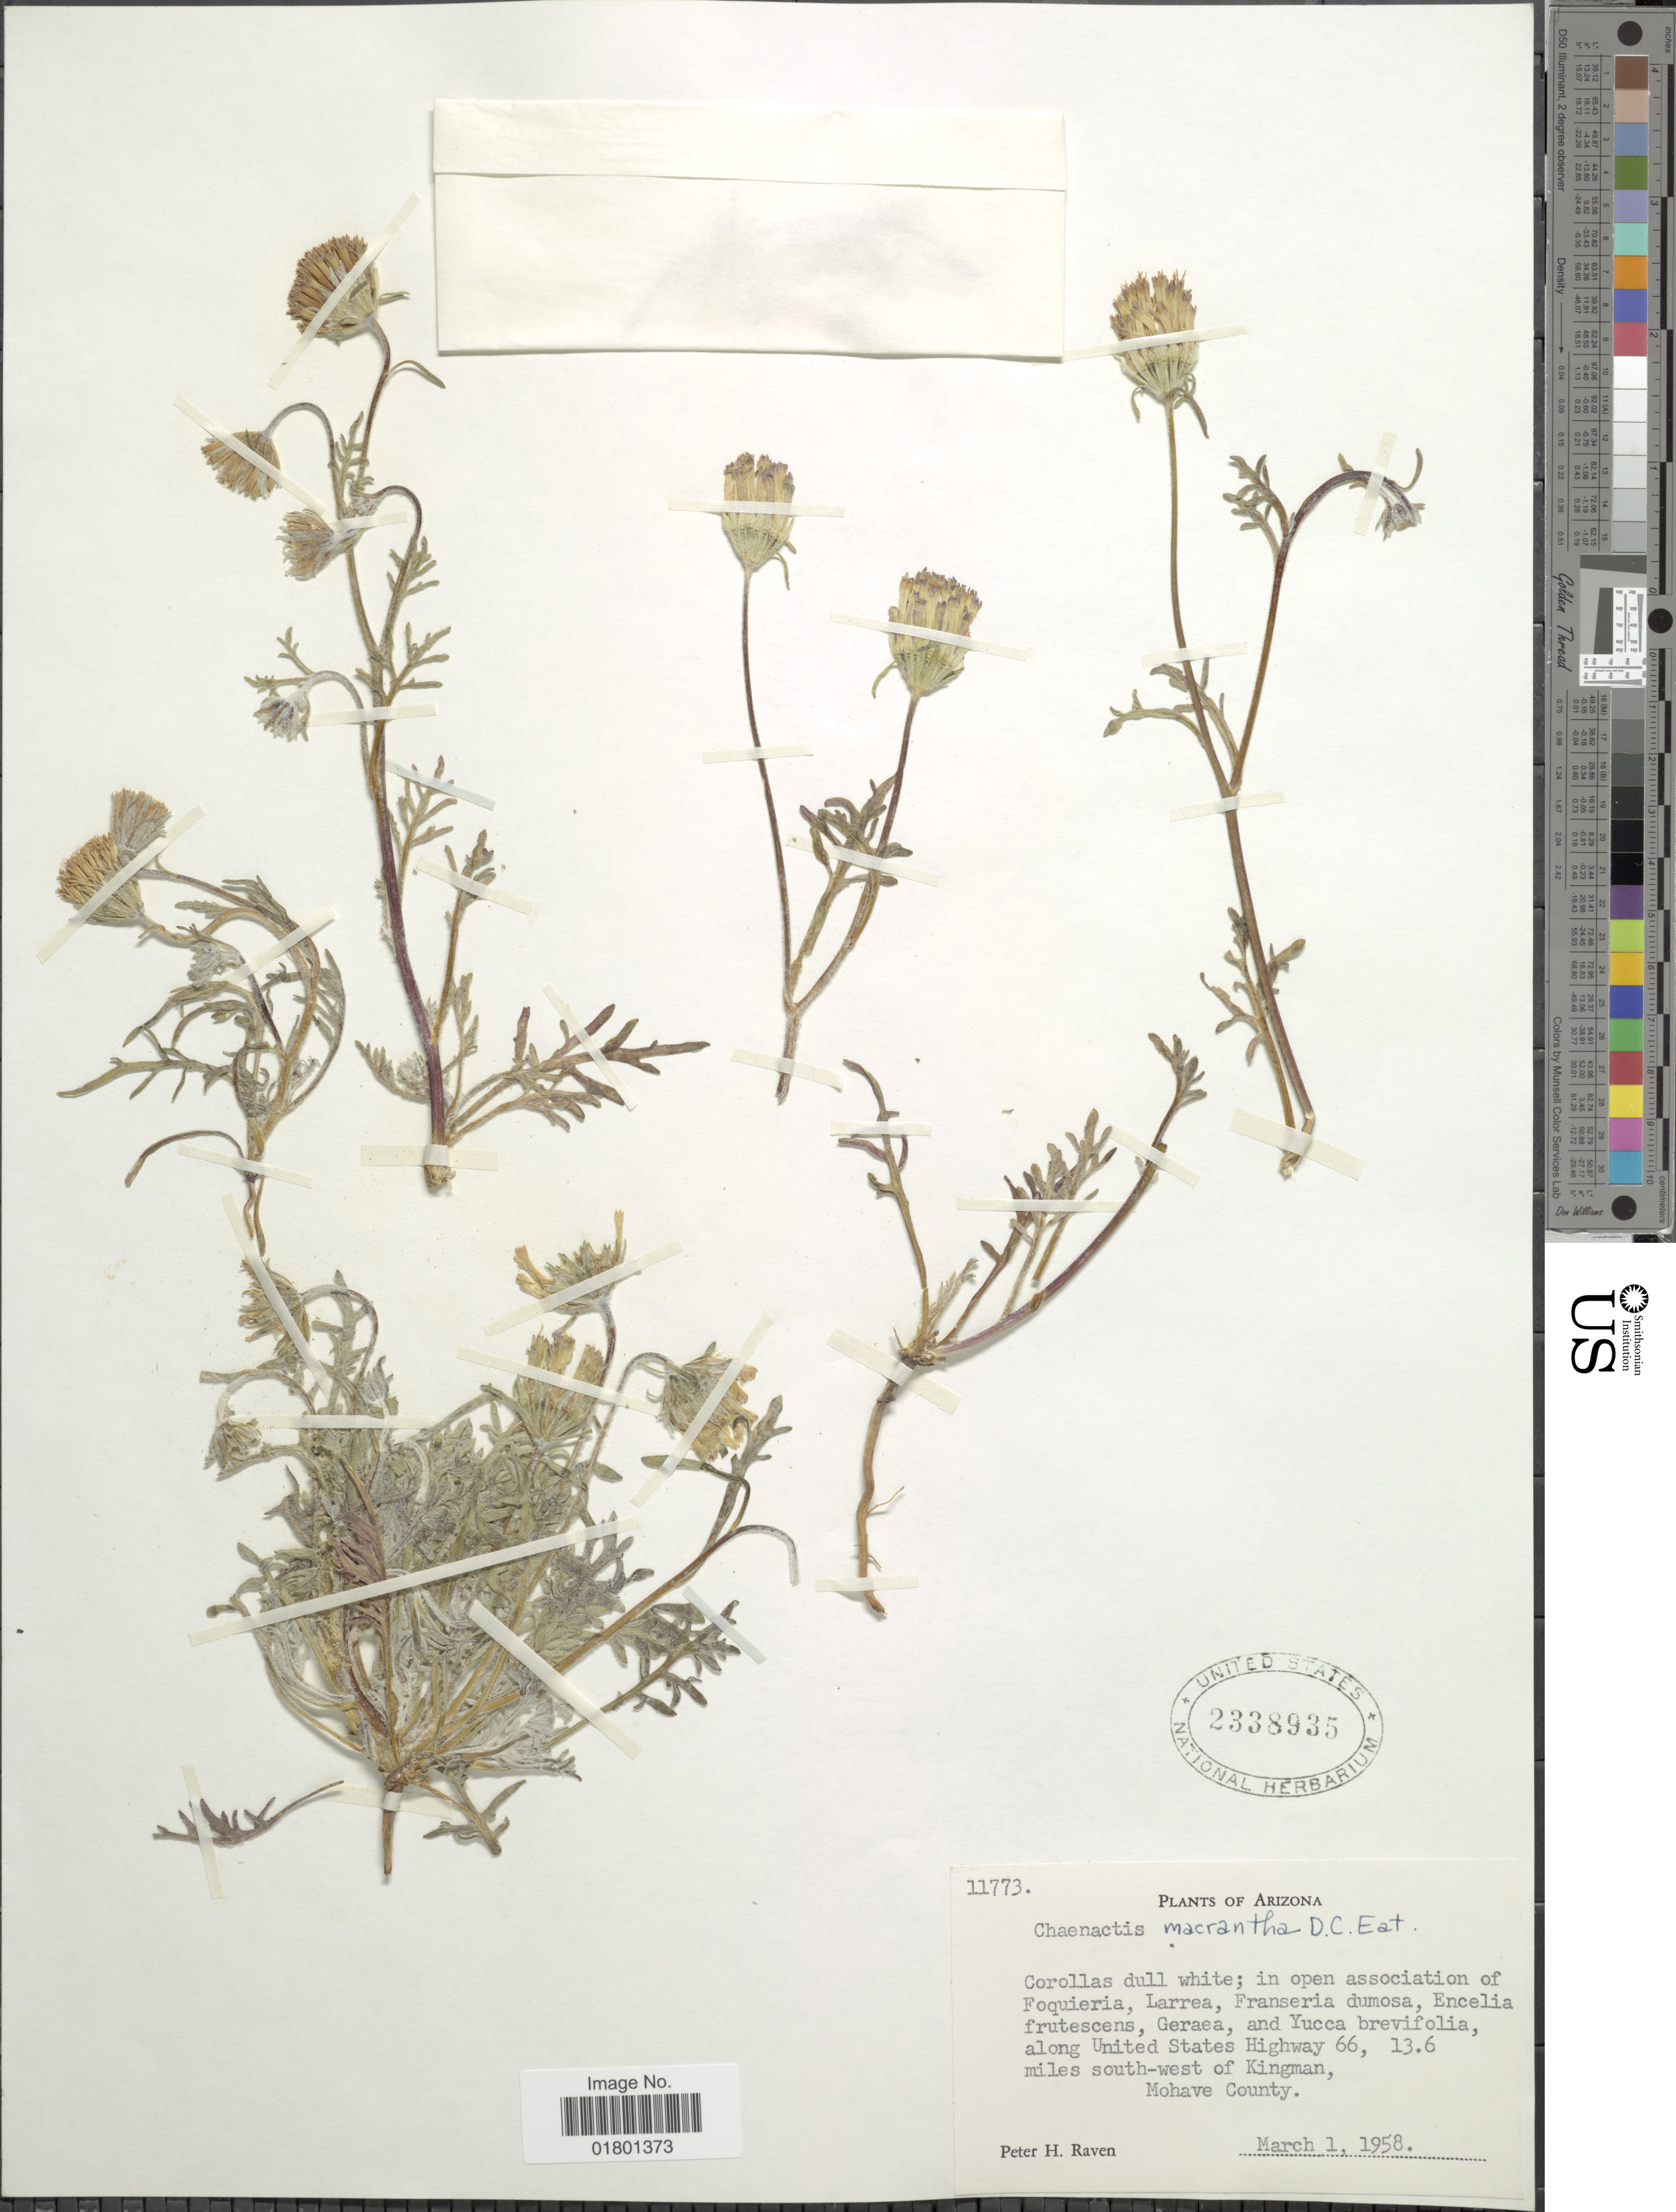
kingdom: Plantae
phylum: Tracheophyta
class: Magnoliopsida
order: Asterales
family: Asteraceae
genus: Chaenactis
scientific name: Chaenactis macrantha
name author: D.C. Eaton in C. King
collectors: P. Raven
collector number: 11773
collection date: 1958-03-01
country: United States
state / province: Arizona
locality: Along United States Highway 66, 13.6 miles south-west of Kingman, Mohave County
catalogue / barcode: US 2338935